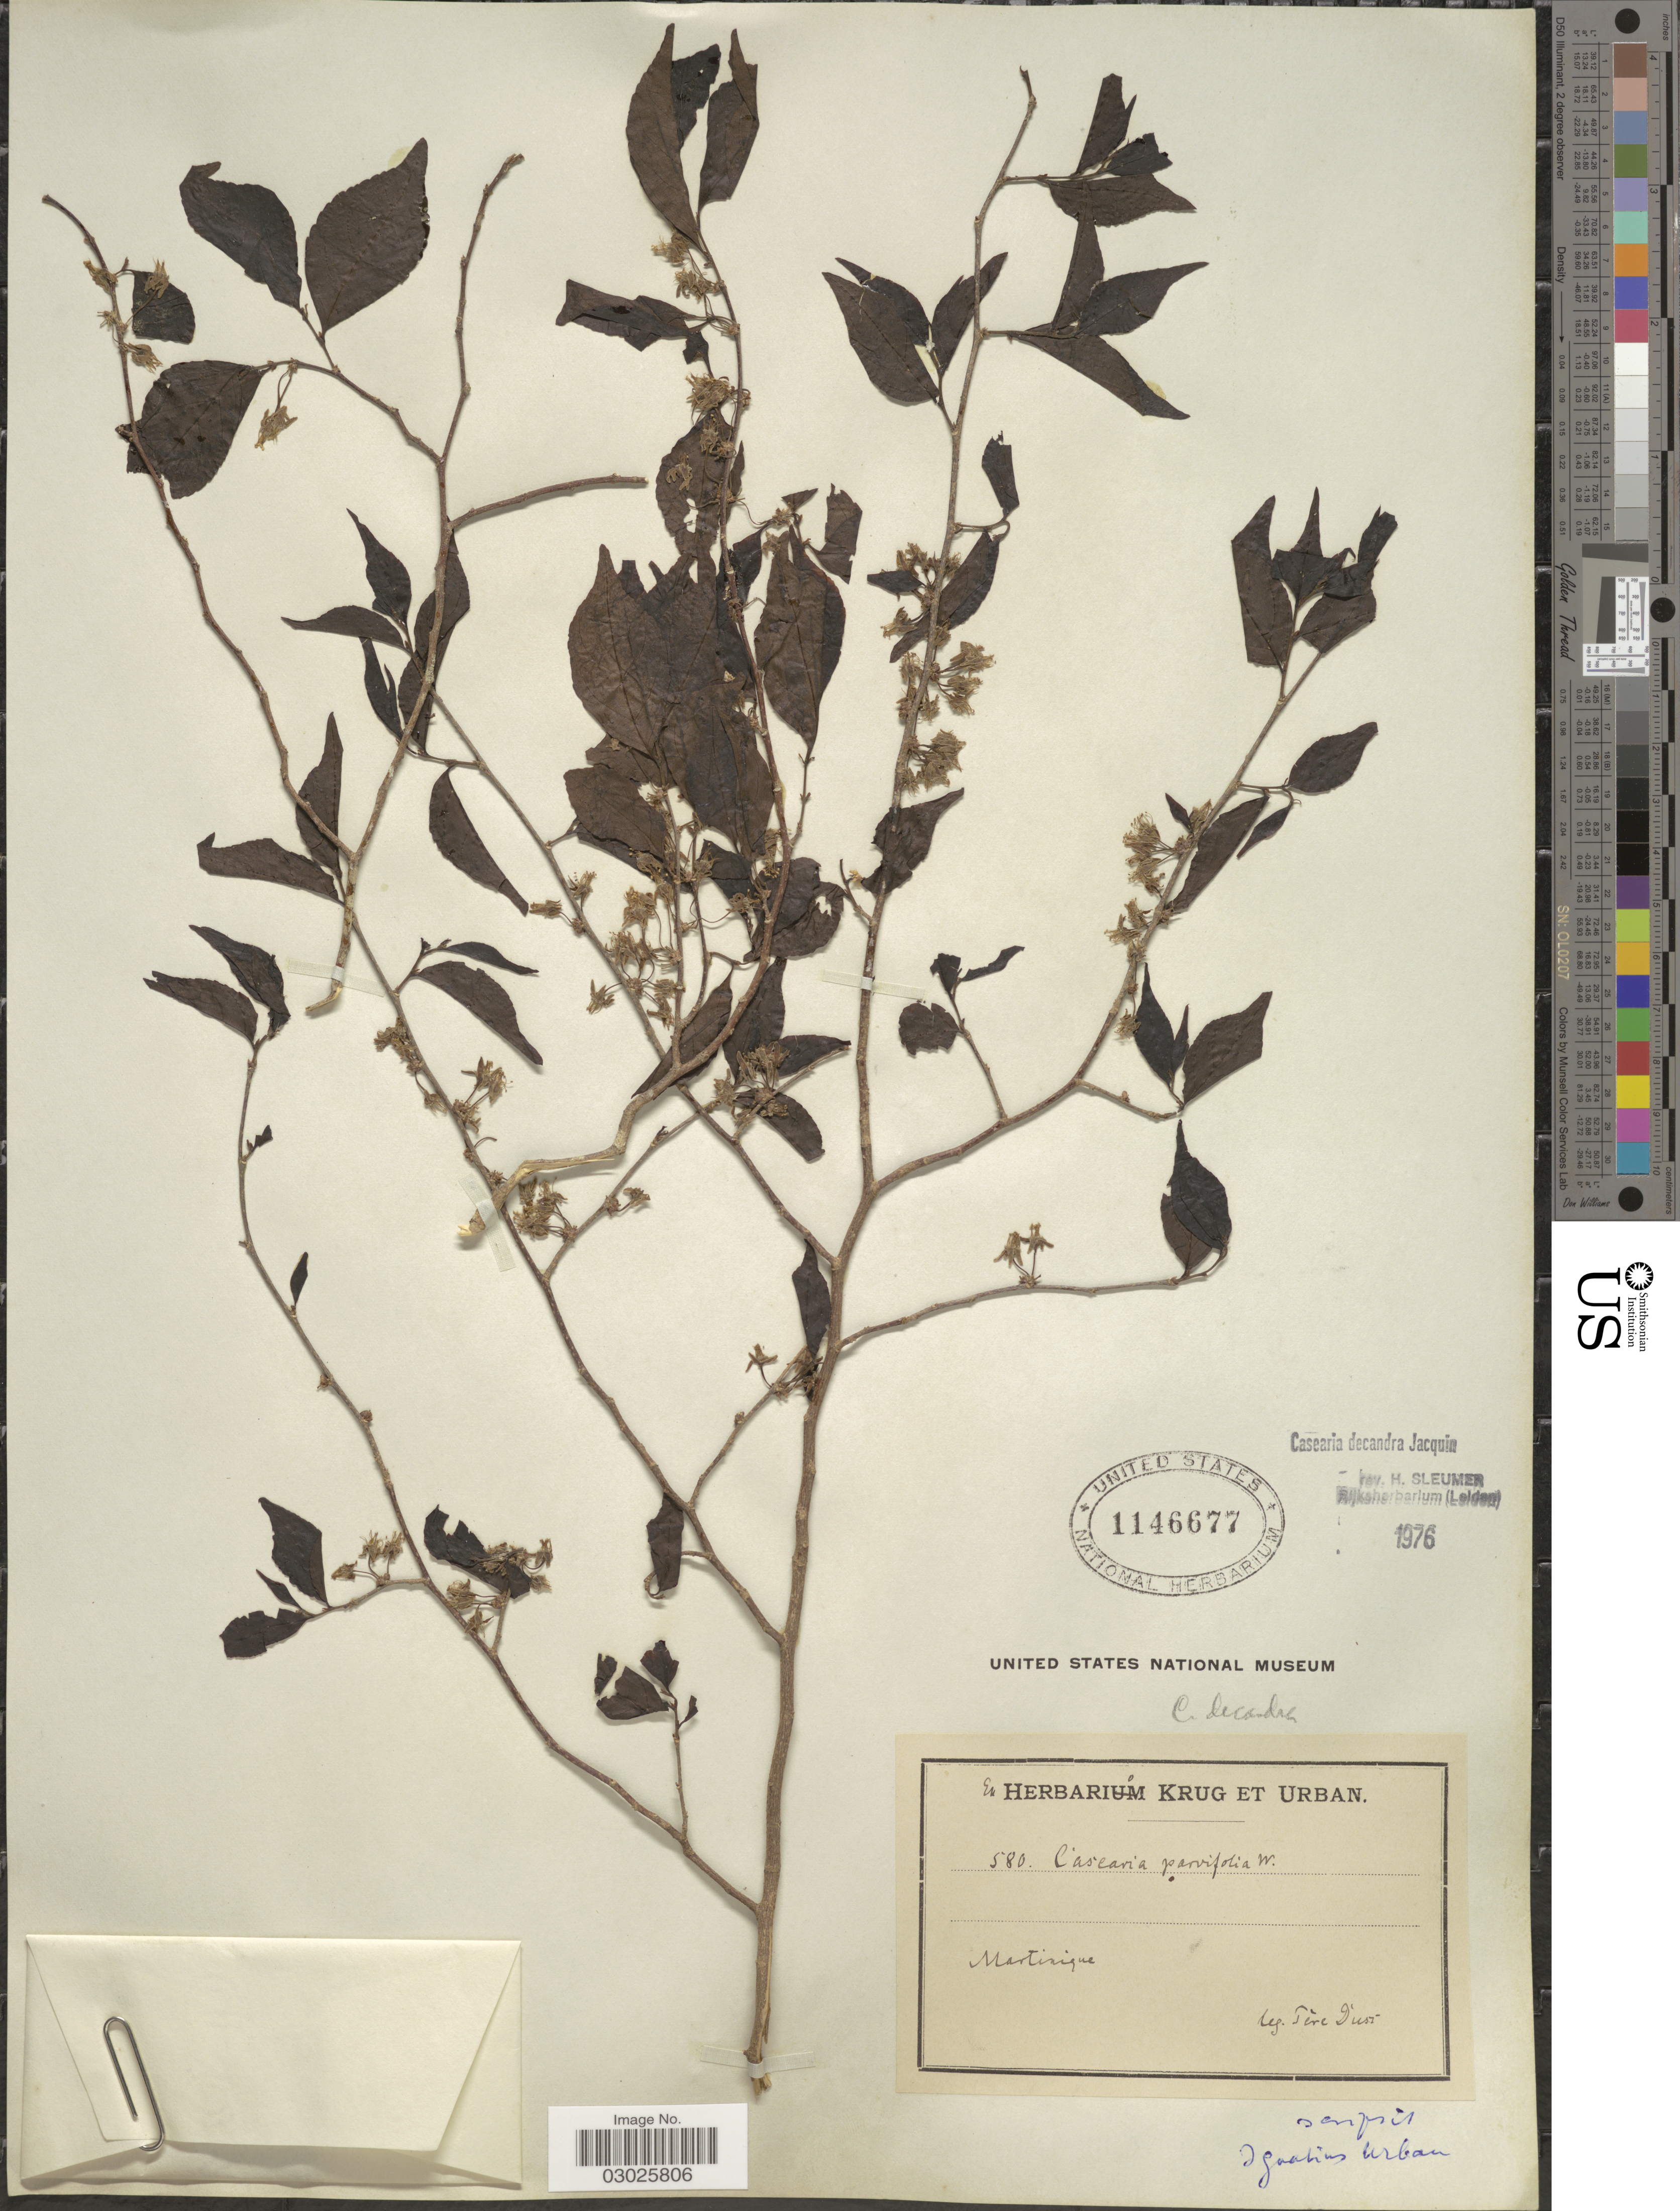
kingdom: Plantae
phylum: Tracheophyta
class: Magnoliopsida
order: Malpighiales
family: Salicaceae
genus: Casearia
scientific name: Casearia decandra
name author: Jacq.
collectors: Père Duss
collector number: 580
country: Martinique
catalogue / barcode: US 1146677